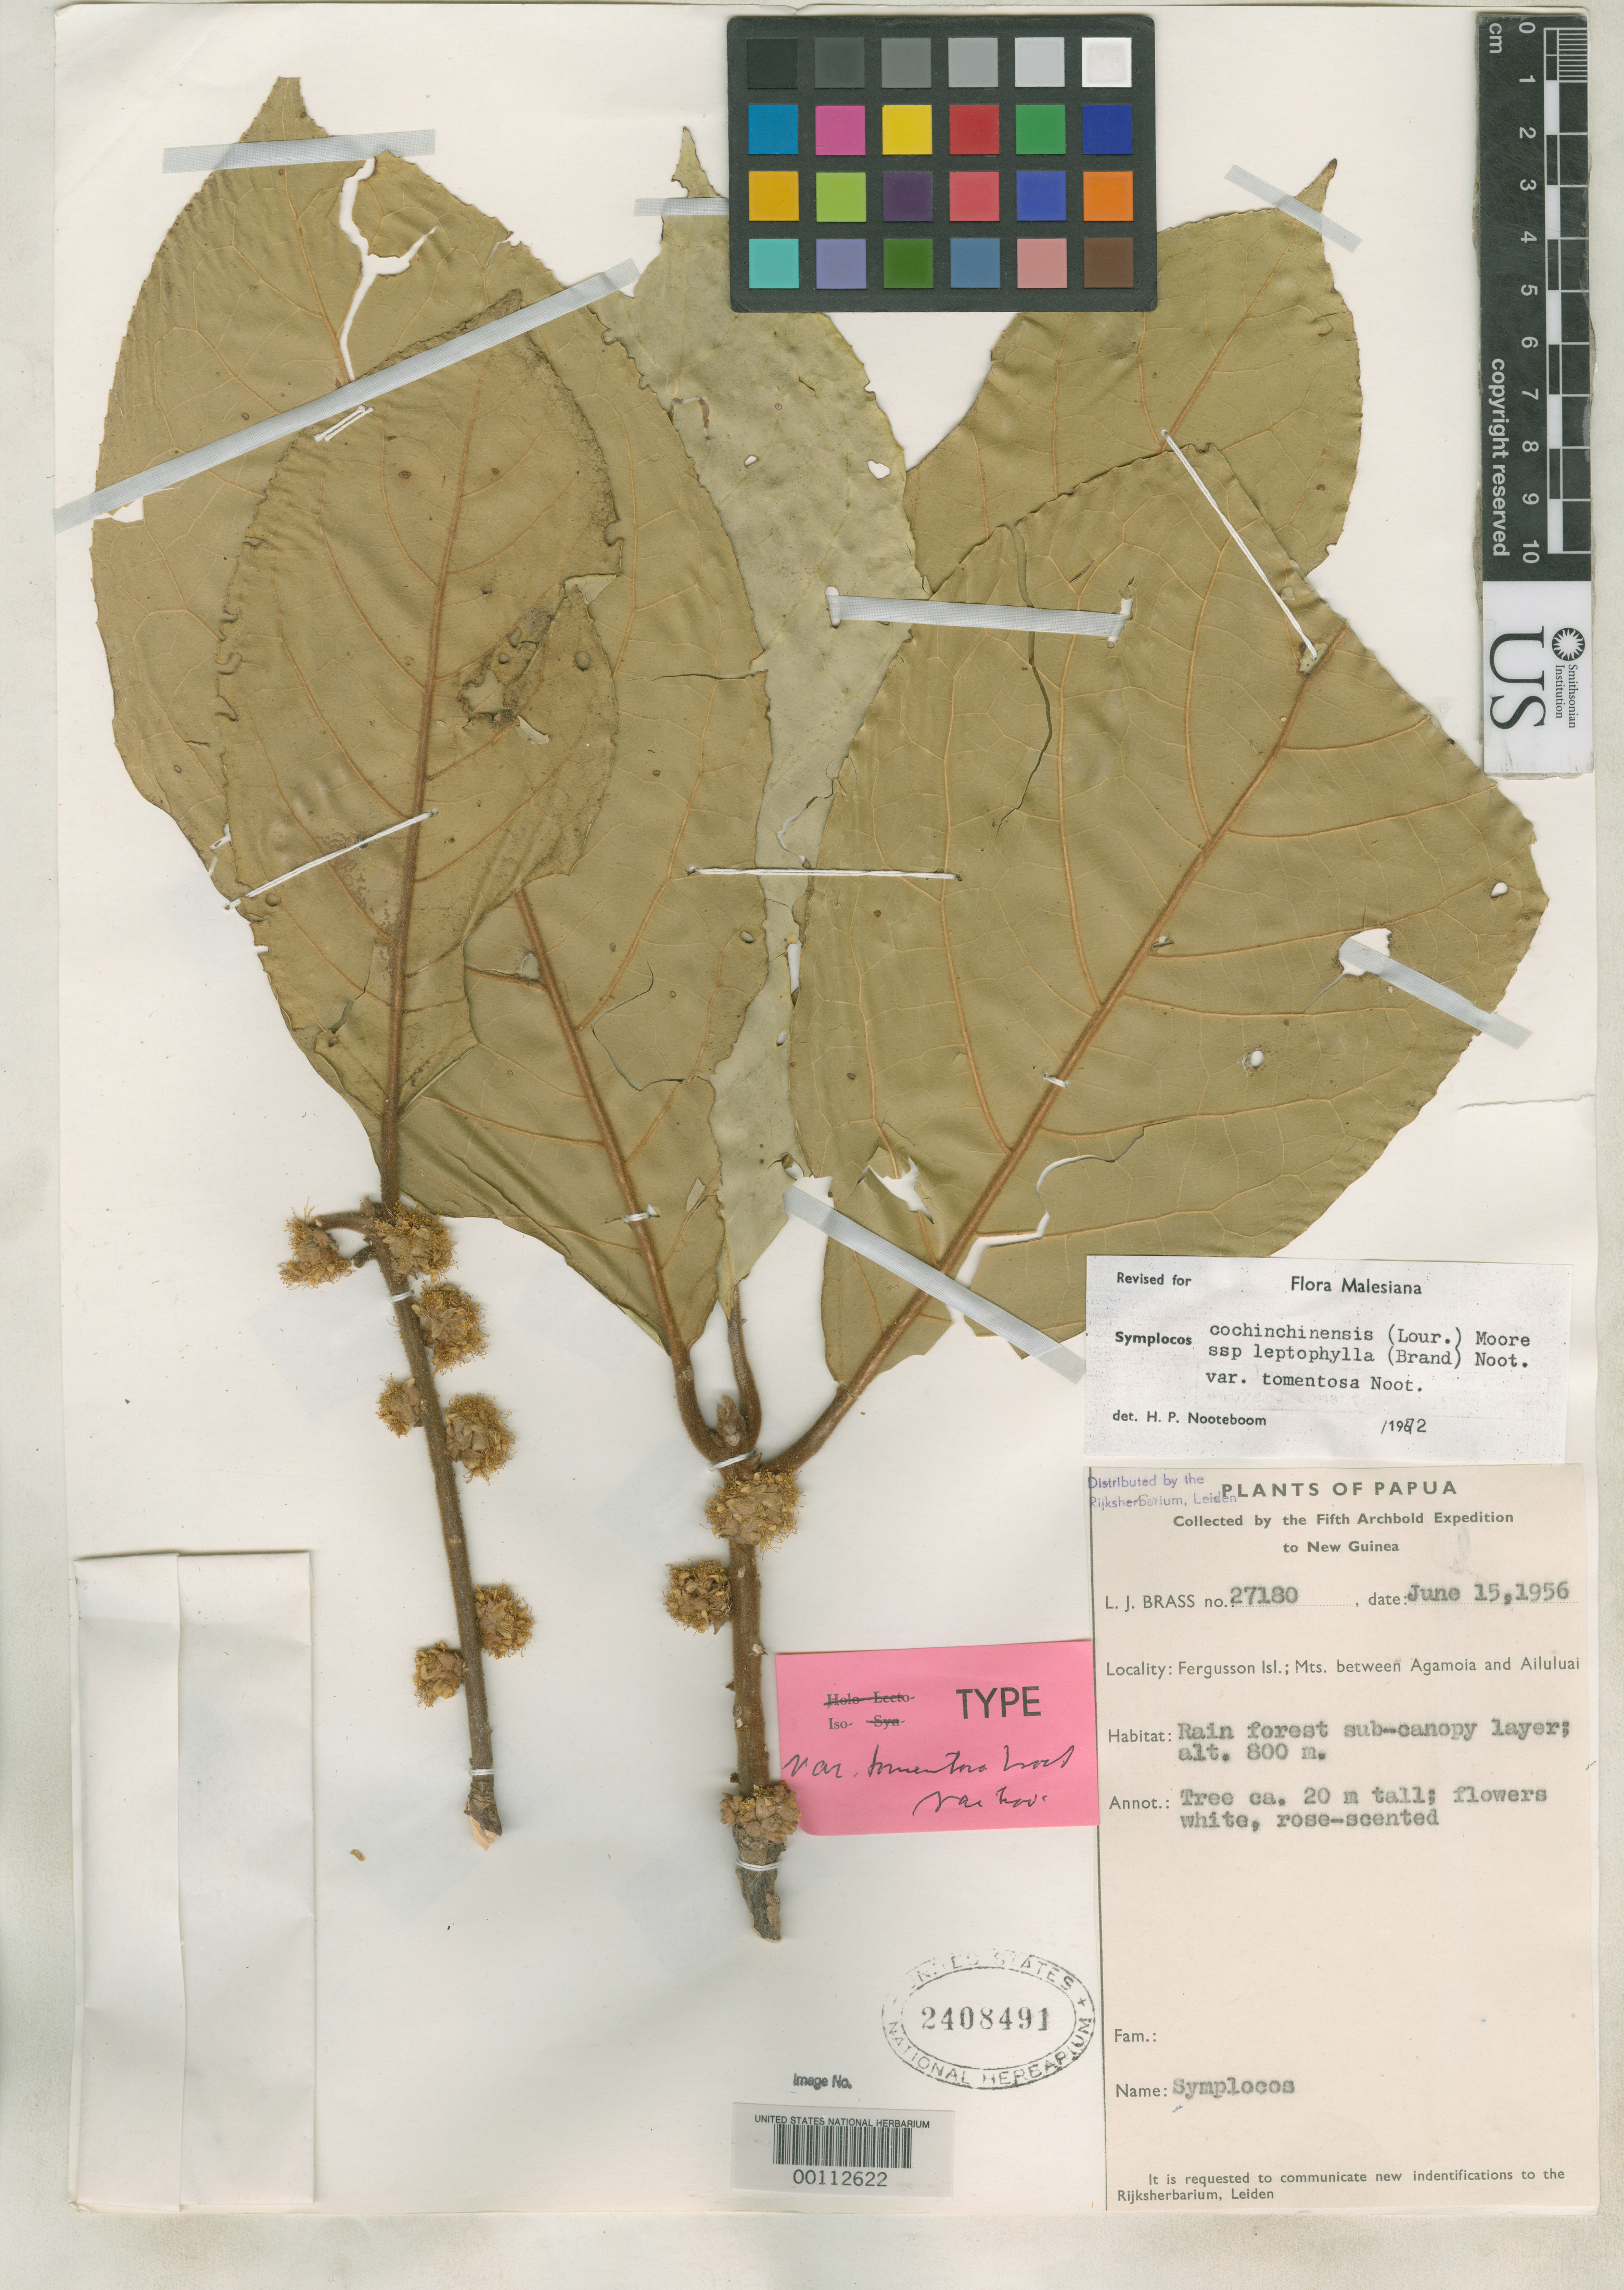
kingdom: Plantae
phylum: Tracheophyta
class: Magnoliopsida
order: Ericales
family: Symplocaceae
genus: Symplocos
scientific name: Symplocos cochinchinensis var. tomentosa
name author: Noot.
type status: Isotype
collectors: L. J. Brass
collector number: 27180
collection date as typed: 15 Jun 1956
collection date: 1956-06-15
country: Papua New Guinea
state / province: Milne Bay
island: Fergusson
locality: Between Agamoia and Alluluai.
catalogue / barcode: US 2408491